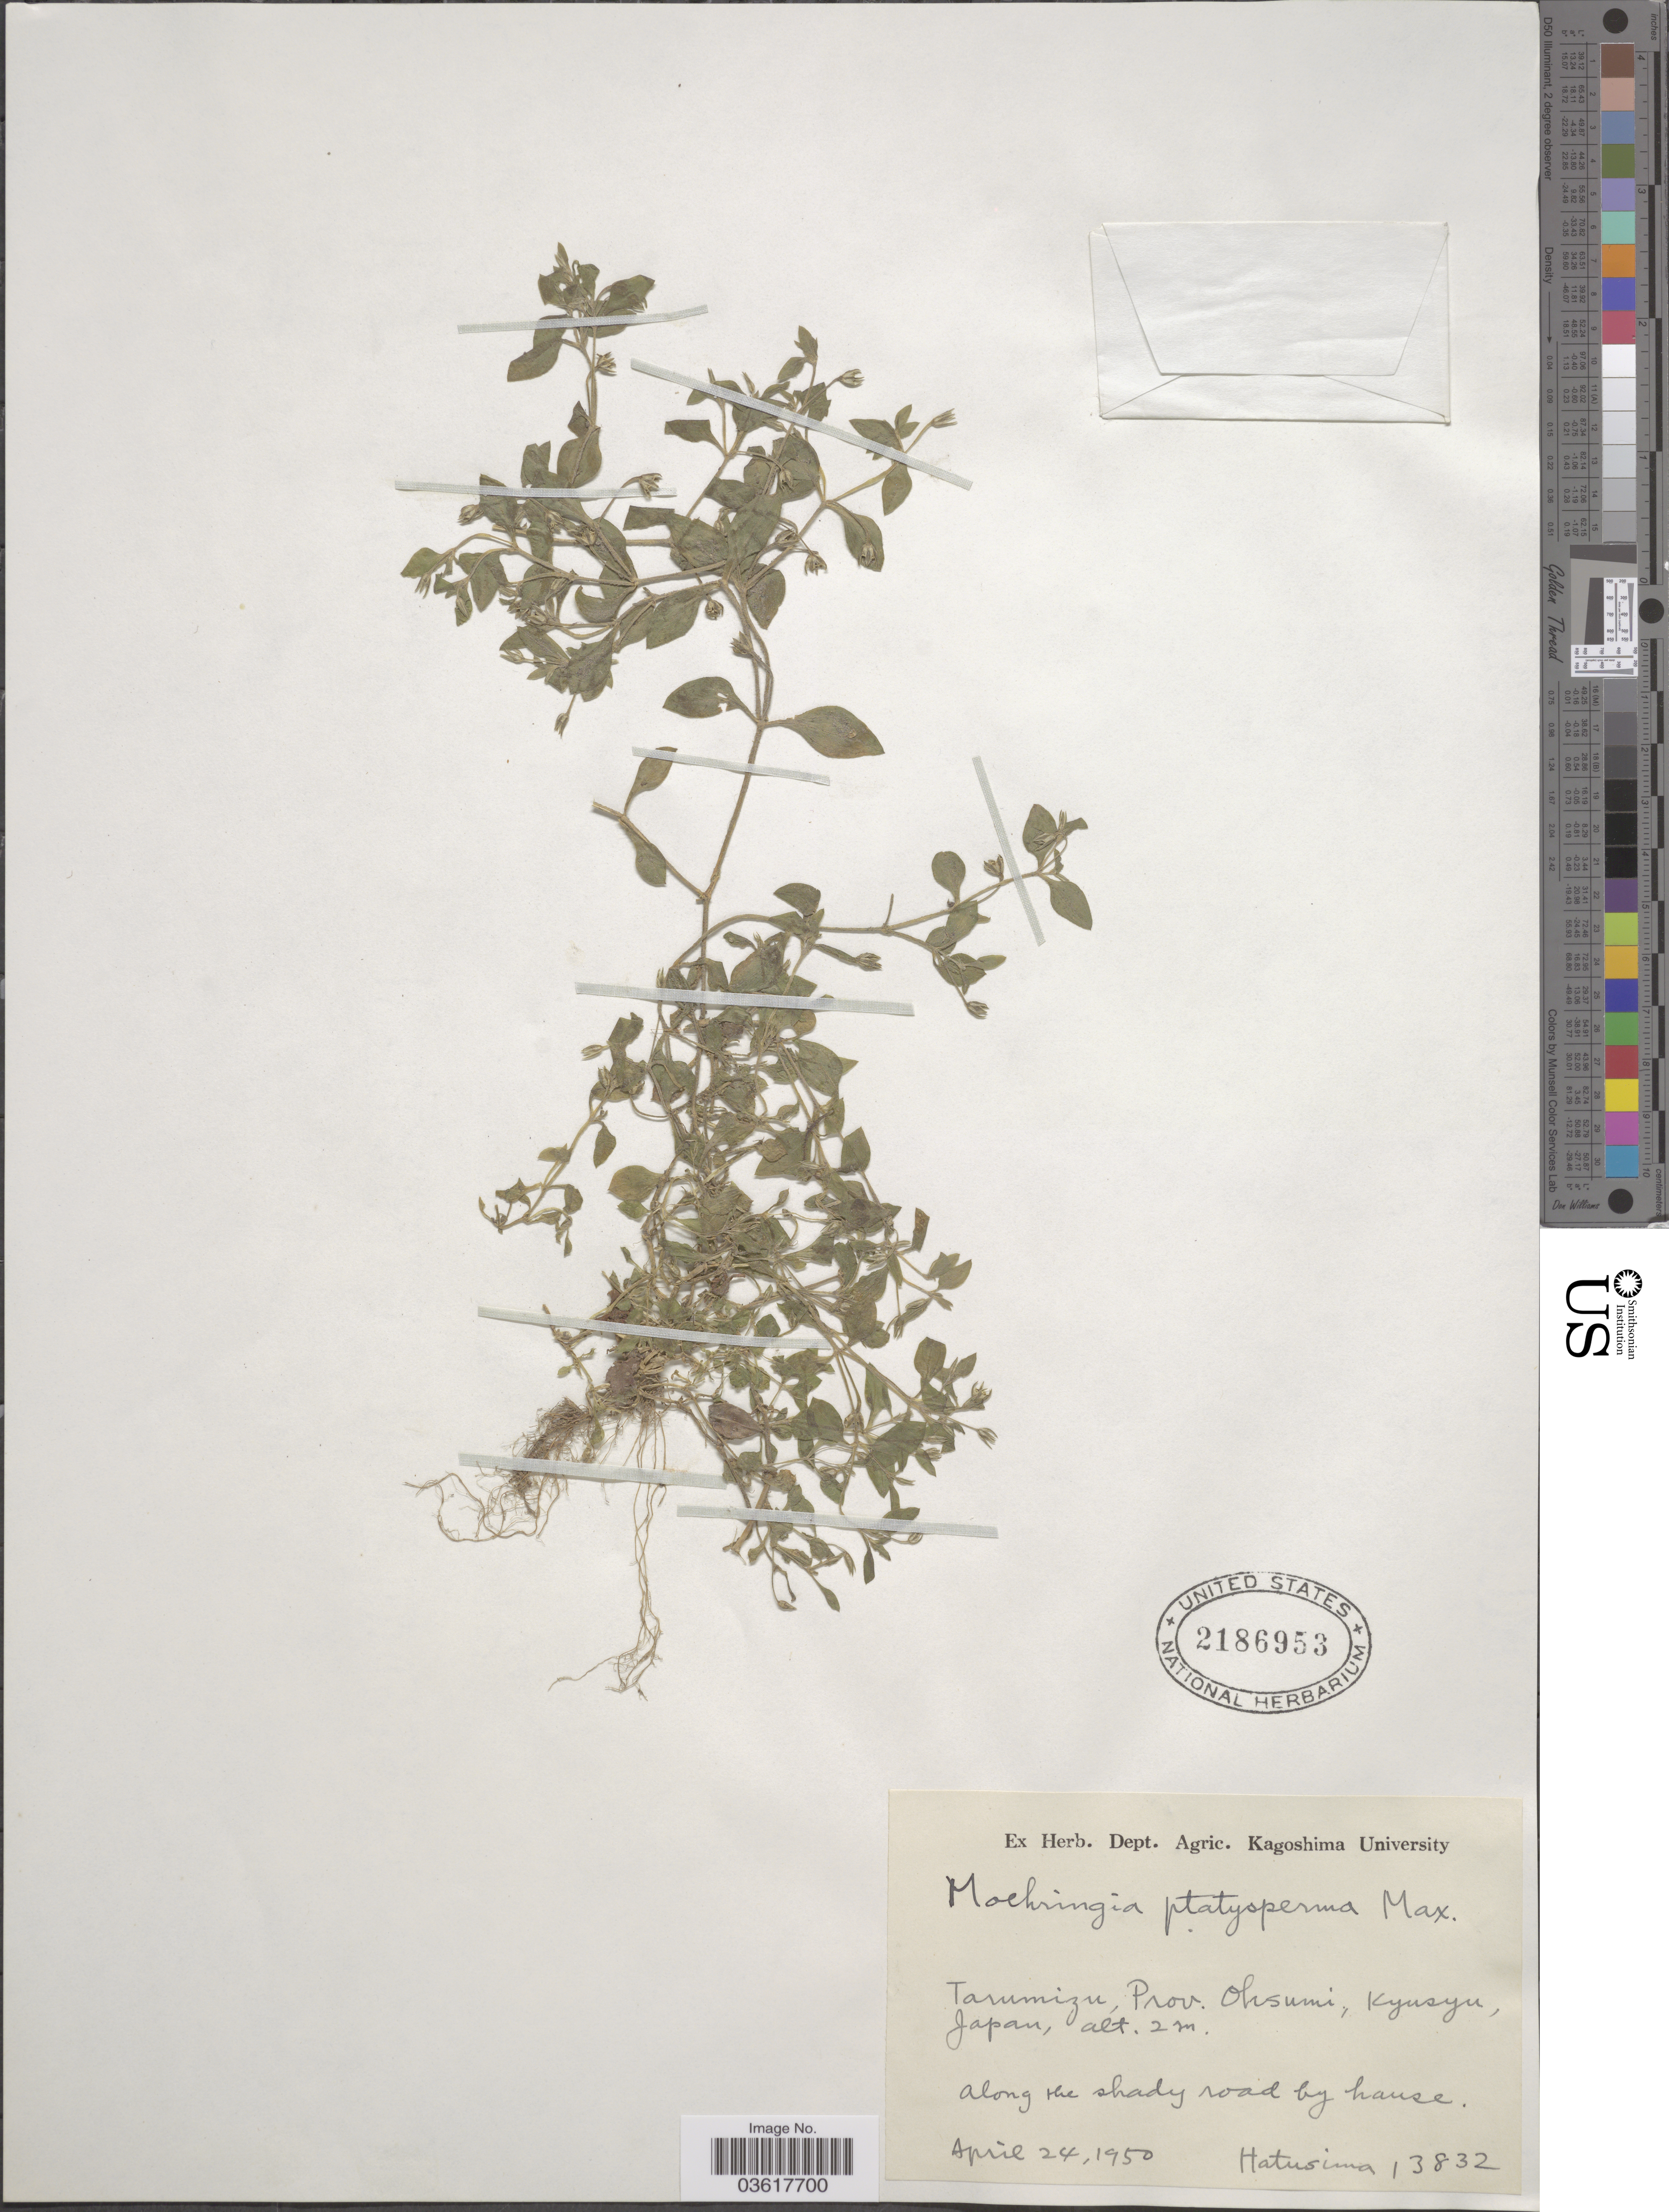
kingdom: Plantae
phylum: Tracheophyta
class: Magnoliopsida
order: Caryophyllales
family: Caryophyllaceae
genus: Moehringia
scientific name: Moehringia platysperma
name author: Maxim.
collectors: -. Hatusima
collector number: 13832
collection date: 1950-04-24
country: Japan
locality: Tarumizu, Prov. Ohsumi, Kyusyu. Along the shady road by house.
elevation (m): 2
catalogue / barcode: US 2186953